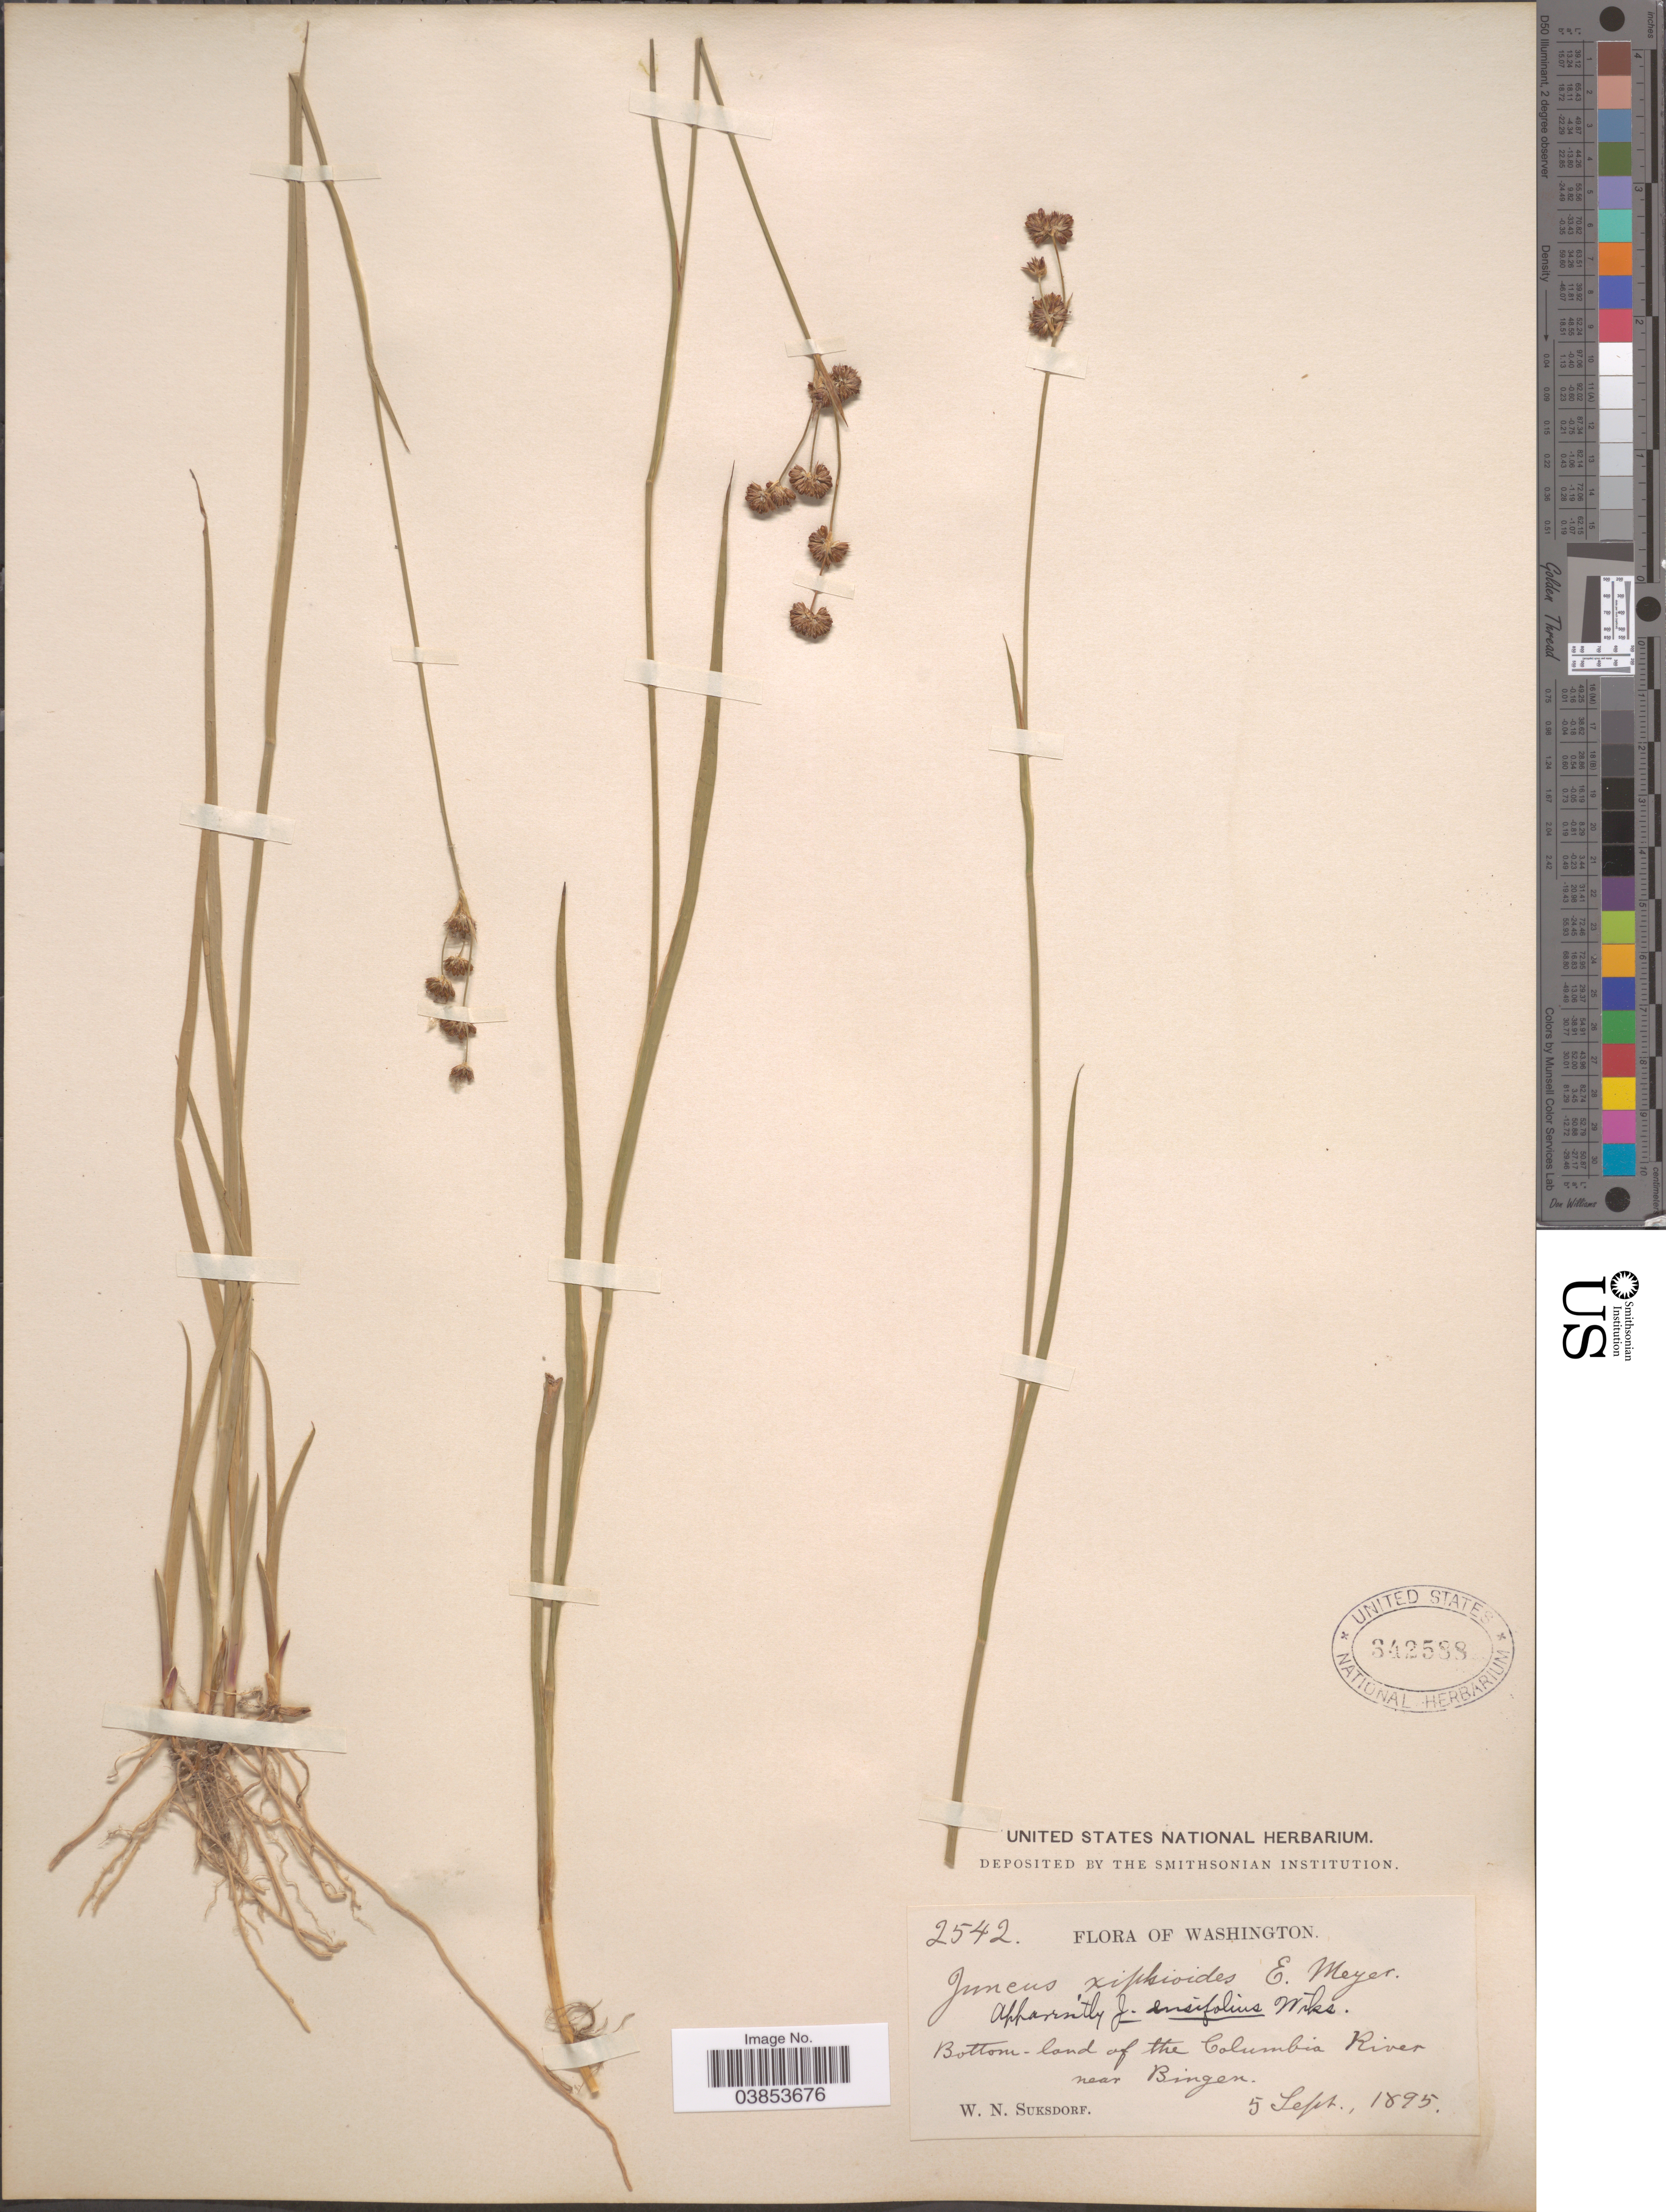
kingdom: Plantae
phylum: Tracheophyta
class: Liliopsida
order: Poales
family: Juncaceae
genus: Juncus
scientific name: Juncus ensifolius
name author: Wikstr.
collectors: W. N. Suksdorf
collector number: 2542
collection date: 1895-09-05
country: United States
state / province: Washington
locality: Bottom-land of the Columbia River near Bingen.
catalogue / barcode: US 342588